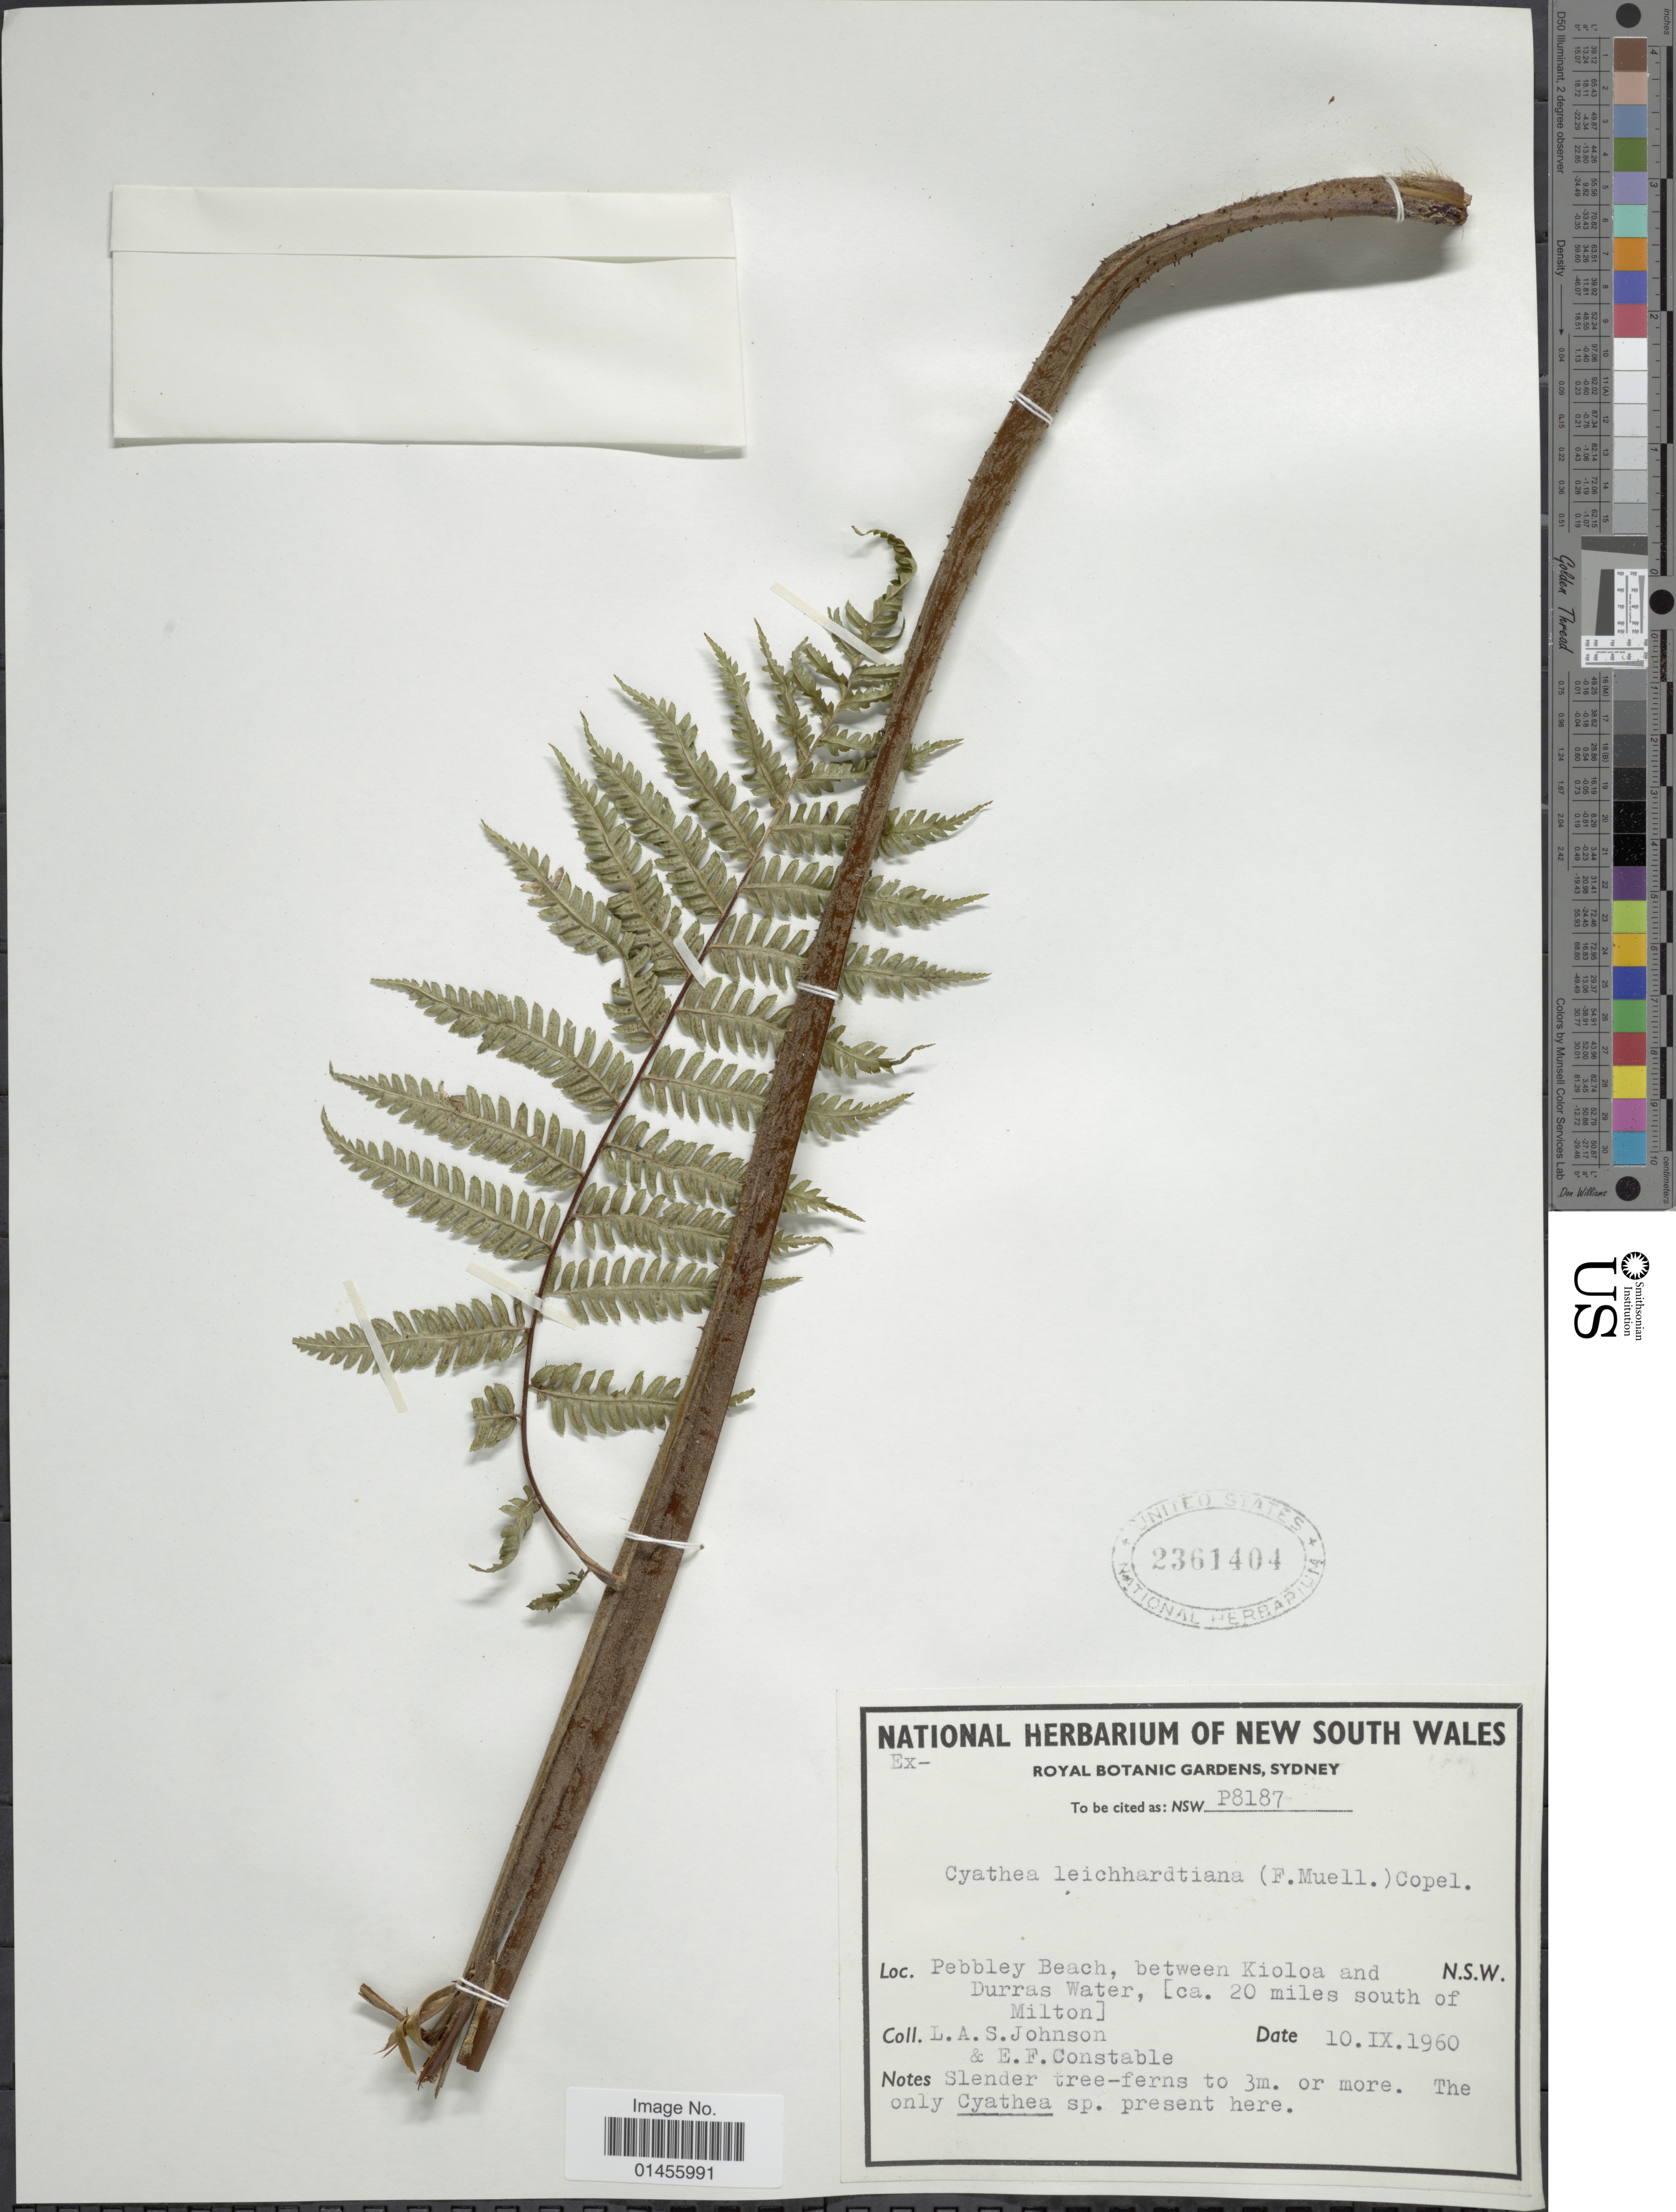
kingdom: Plantae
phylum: Tracheophyta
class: Polypodiopsida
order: Cyatheales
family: Cyatheaceae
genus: Alsophila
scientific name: Alsophila australis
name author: R. Br.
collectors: L. Johnson & E. F. Constable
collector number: P8187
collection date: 1960-09-10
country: Australia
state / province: New South Wales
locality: Pebbley Beach, between Kioloa and Durras Water, [20 miles south of Milton]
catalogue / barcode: US 2361404